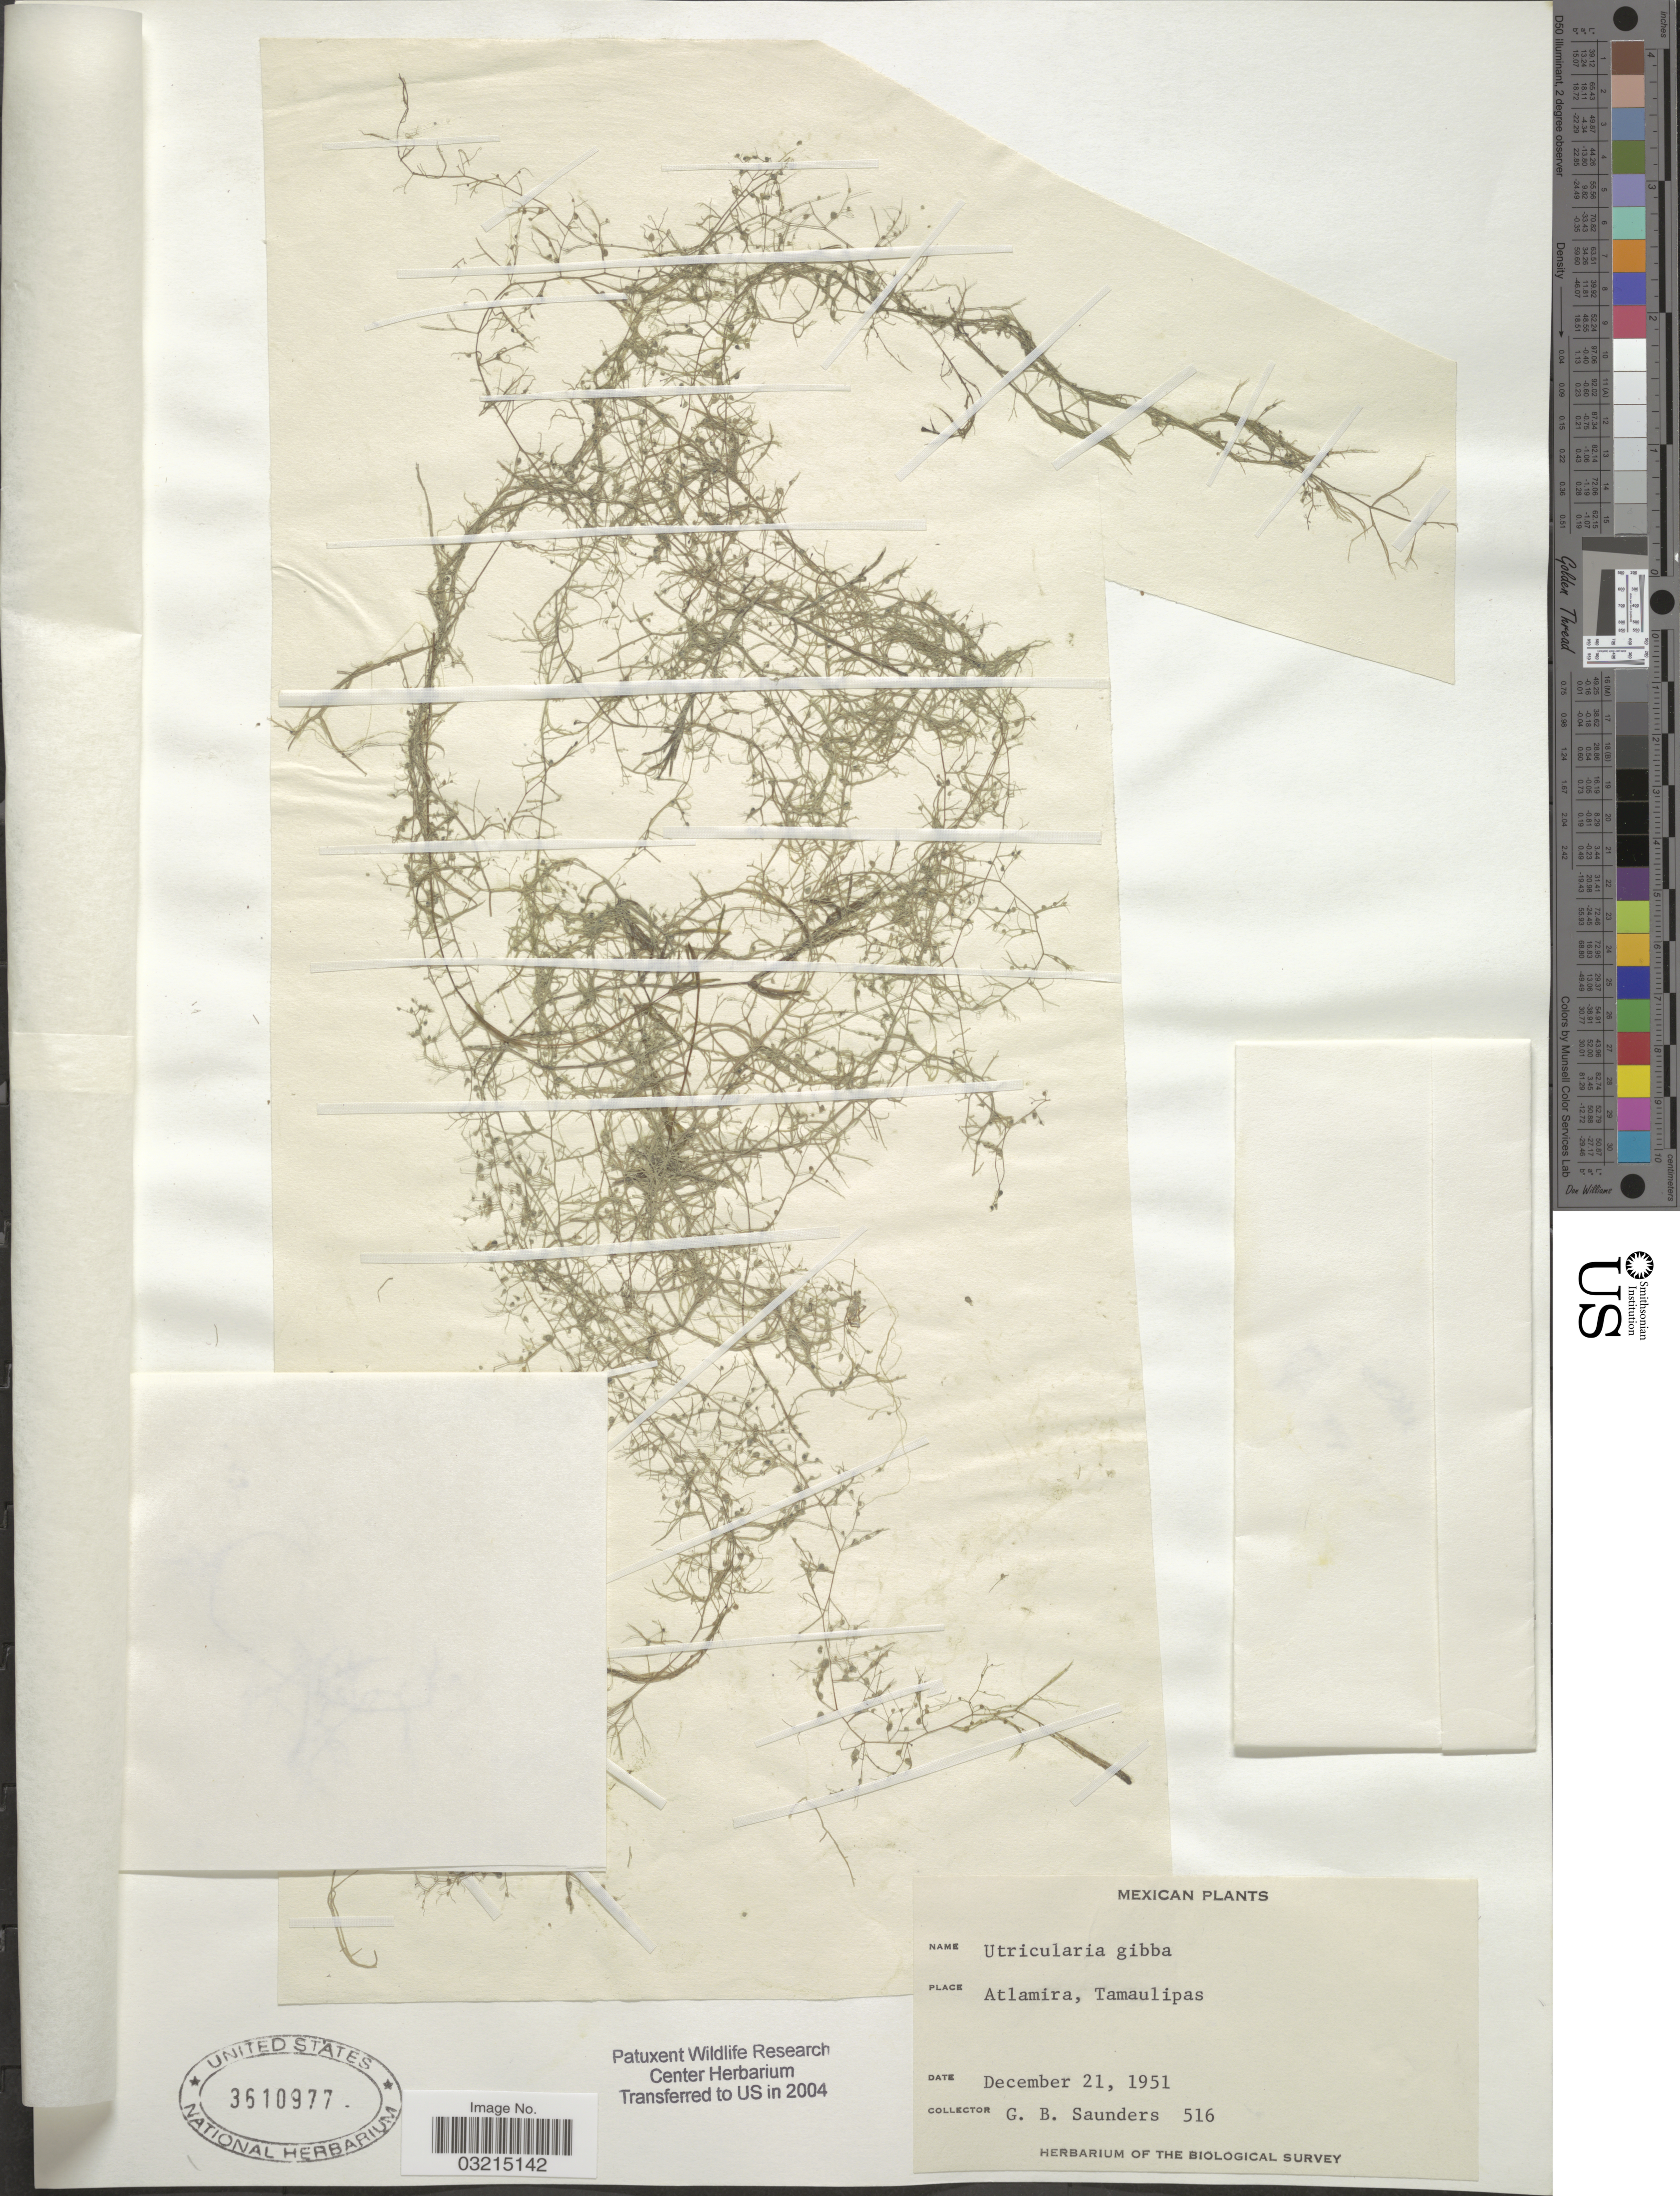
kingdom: Plantae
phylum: Tracheophyta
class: Magnoliopsida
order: Lamiales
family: Lentibulariaceae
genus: Utricularia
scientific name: Utricularia gibba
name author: L.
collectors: G. B. Saunders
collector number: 516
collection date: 1951-12-21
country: Mexico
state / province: Tamaulipas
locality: Atlamira.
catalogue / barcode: US 3610977